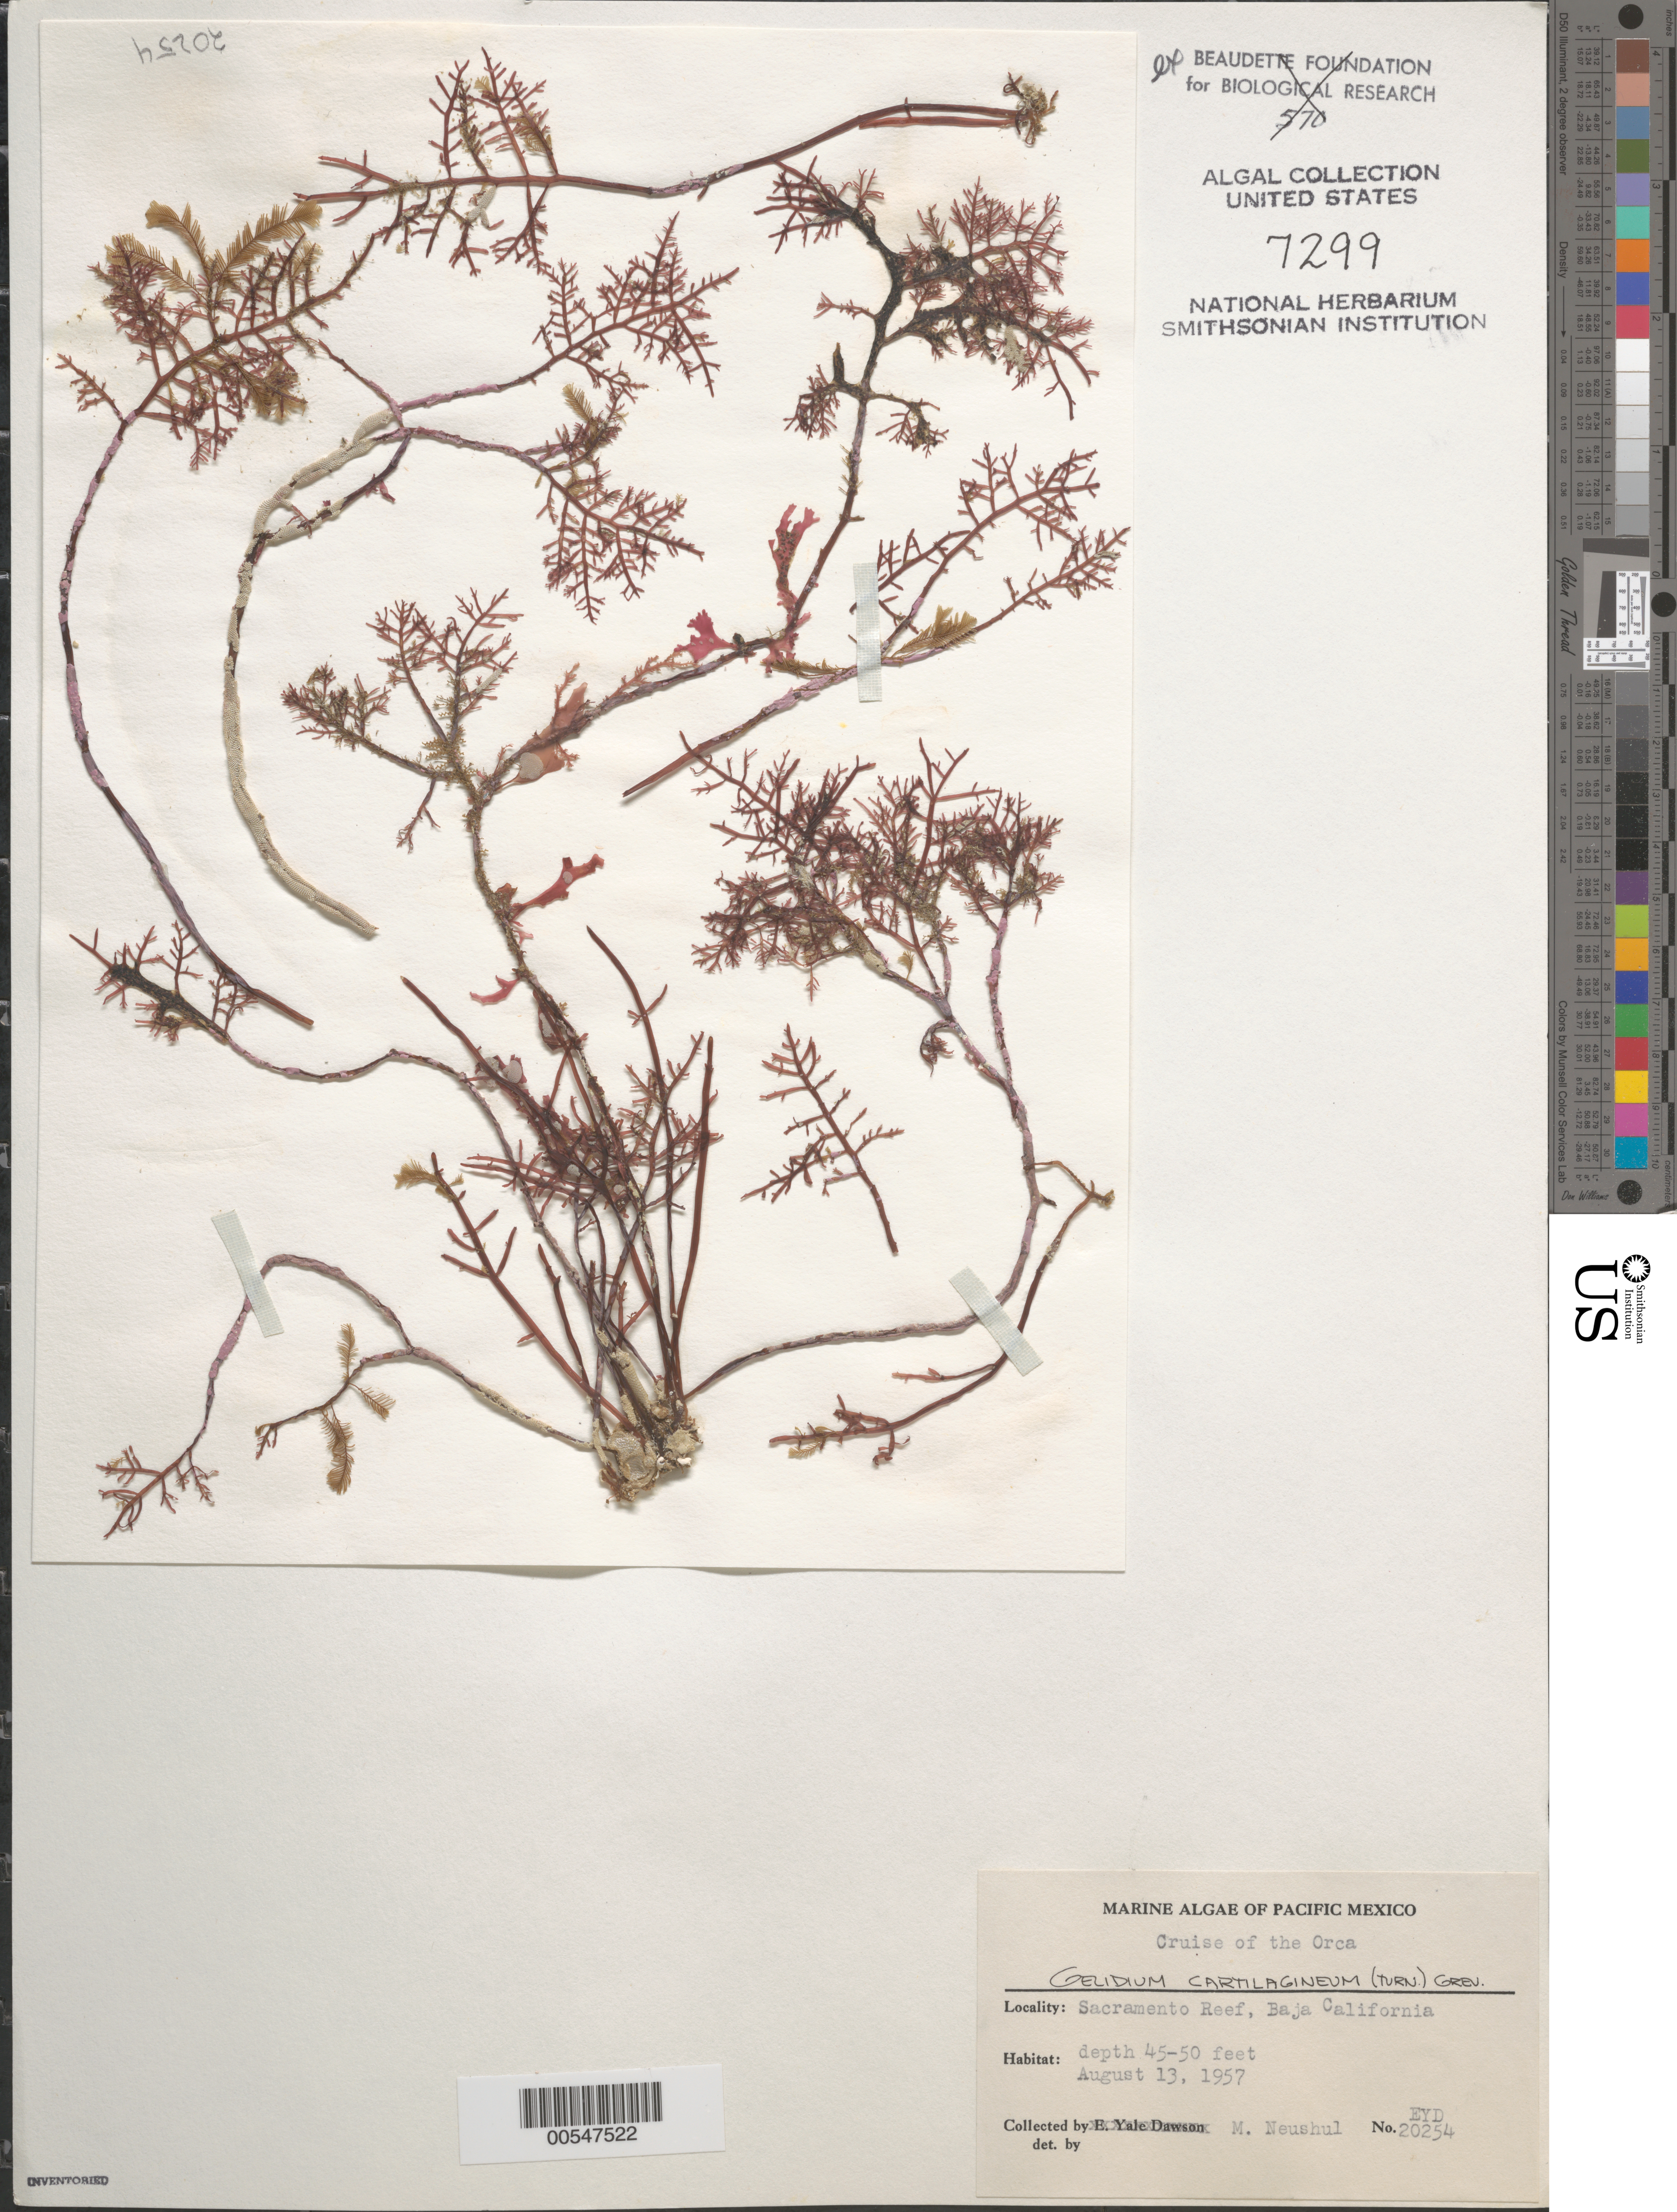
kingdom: Plantae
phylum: Rhodophyta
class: Florideophyceae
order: Plocamiales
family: Plocamiaceae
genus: Plocamium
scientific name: Plocamium cartilagineum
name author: (L.) P.S. Dixon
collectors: M. Neushul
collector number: EYD 20254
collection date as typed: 13 Aug 1957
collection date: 1957-08-13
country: Mexico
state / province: Baja California Norte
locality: Sacramento Reef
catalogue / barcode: US 7299